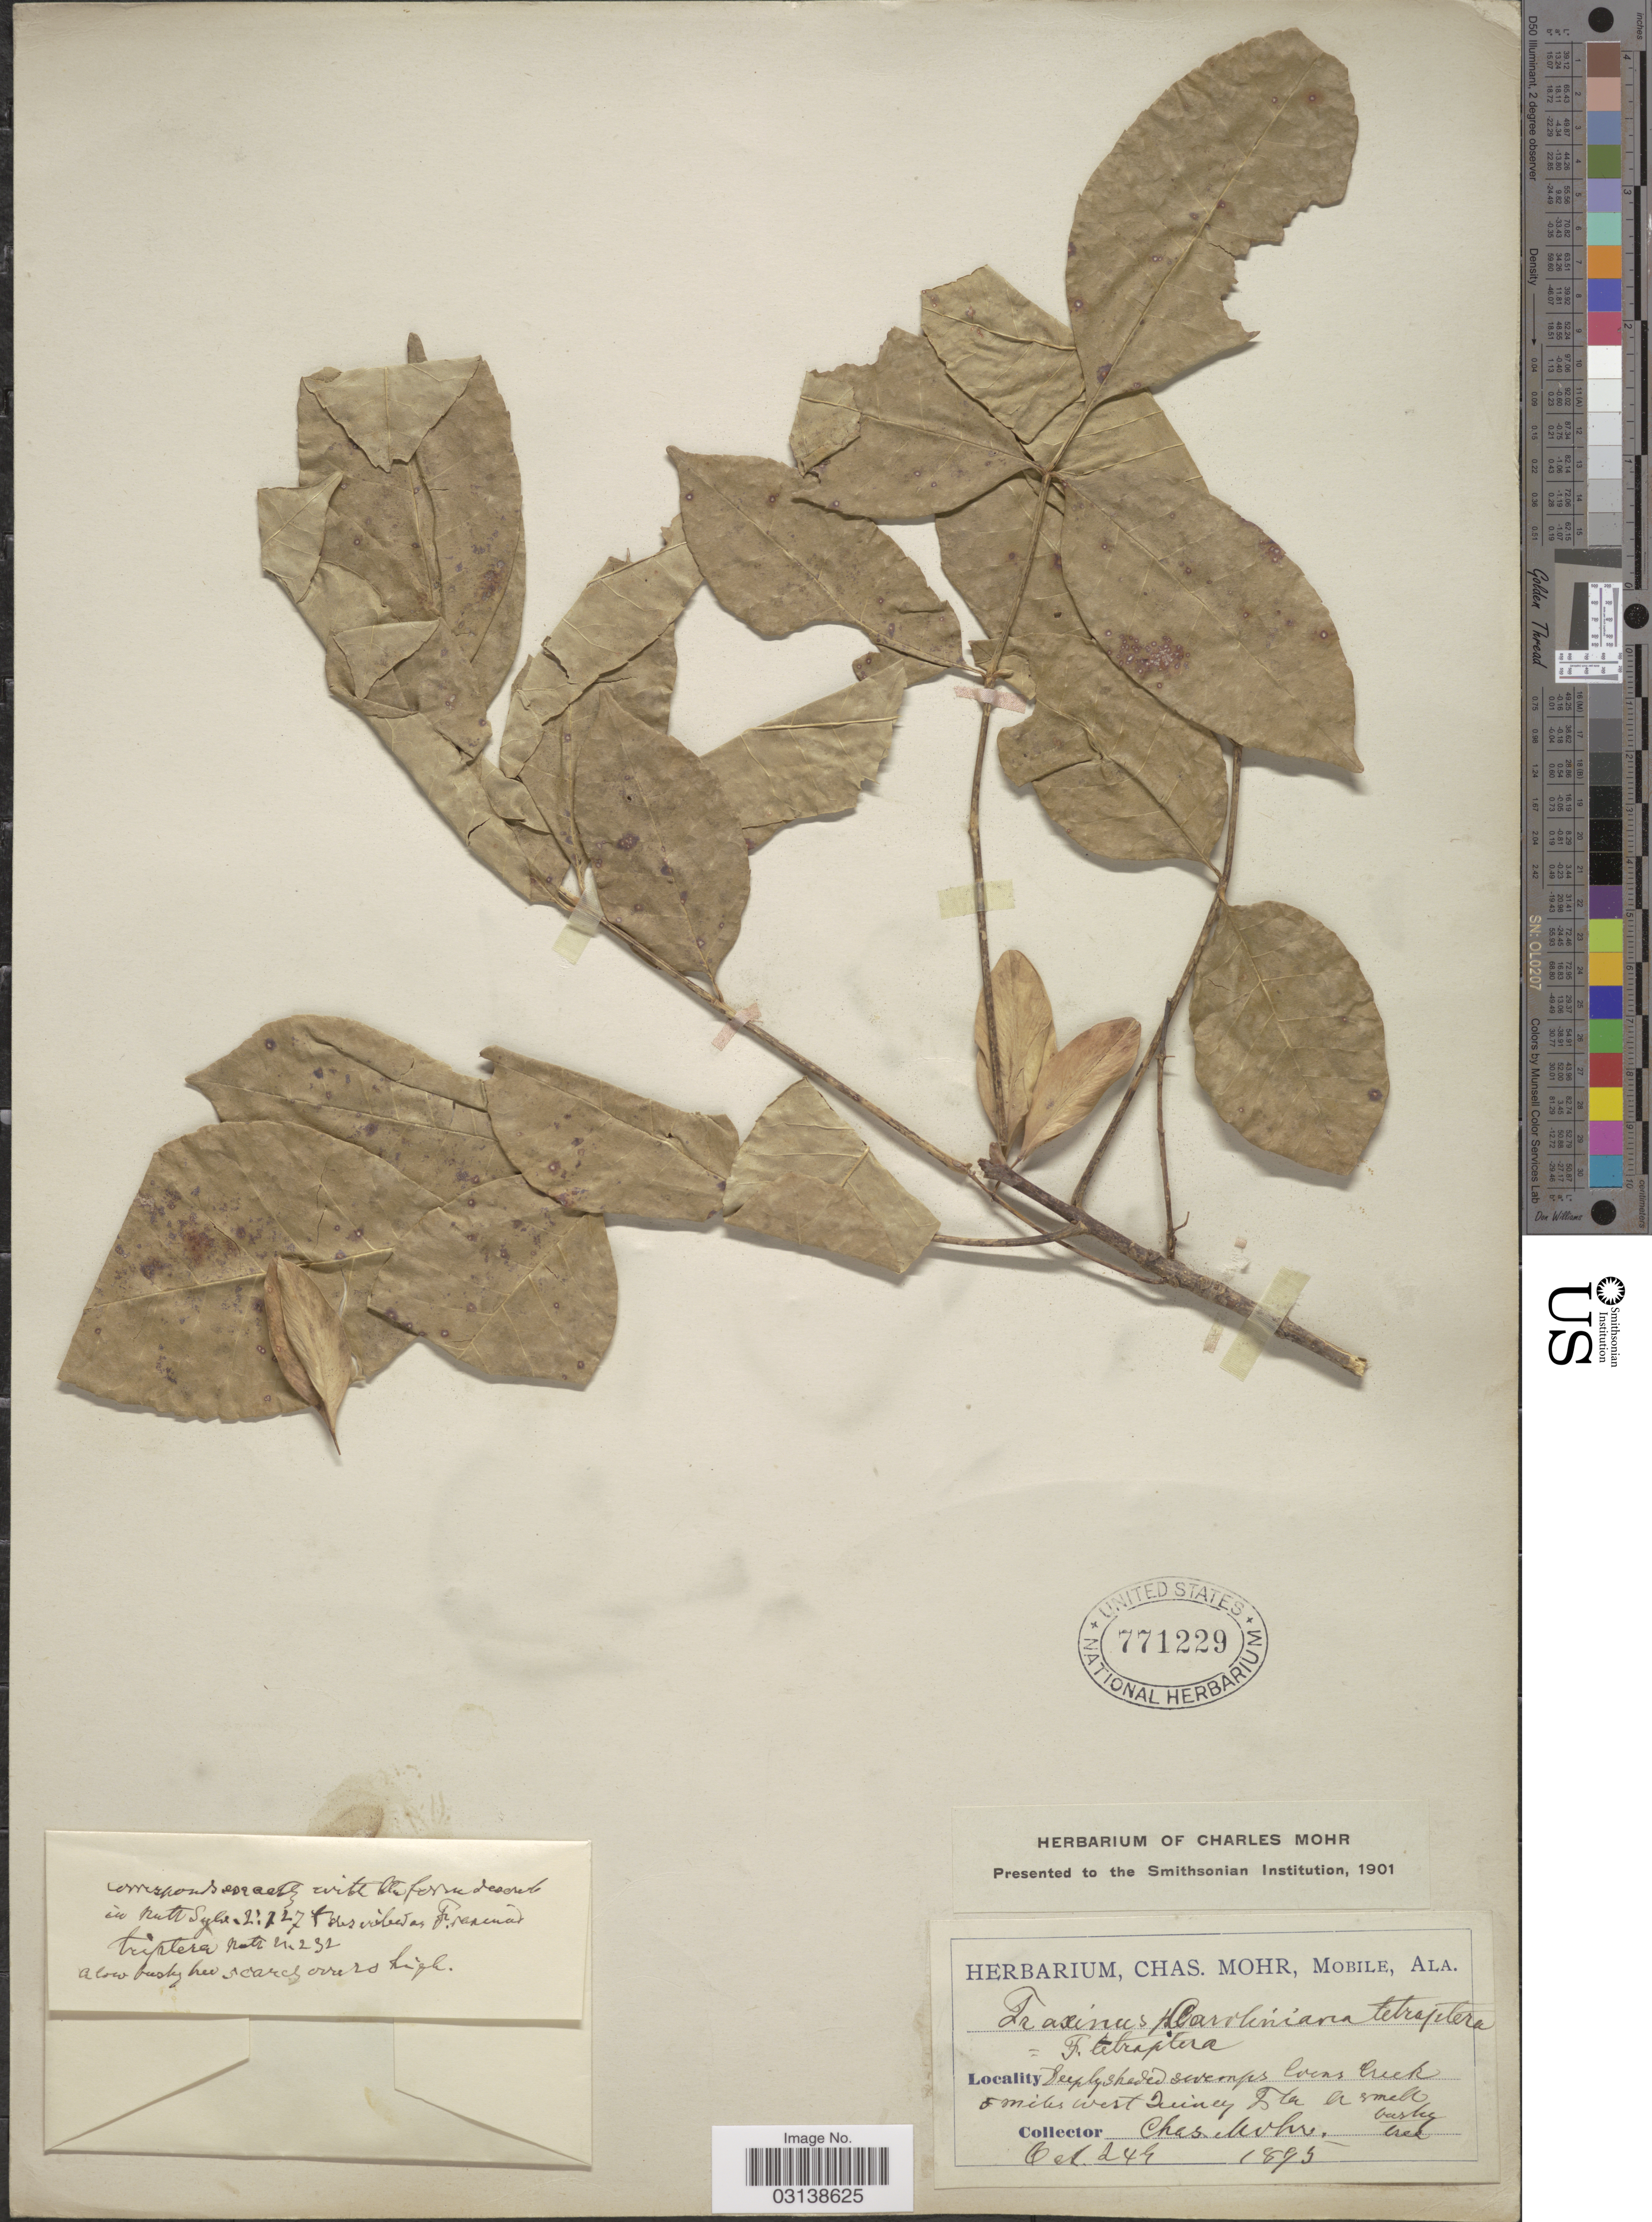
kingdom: Plantae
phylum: Tracheophyta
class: Magnoliopsida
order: Lamiales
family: Oleaceae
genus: Fraxinus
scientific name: Fraxinus caroliniana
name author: Mill.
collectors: Mohr, C. T. (herbarium)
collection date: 1895-10-24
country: United States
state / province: Florida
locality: Deep shaded swamps Locas [interpreted] Creek, 5 miles west Quincy.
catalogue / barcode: US 771229